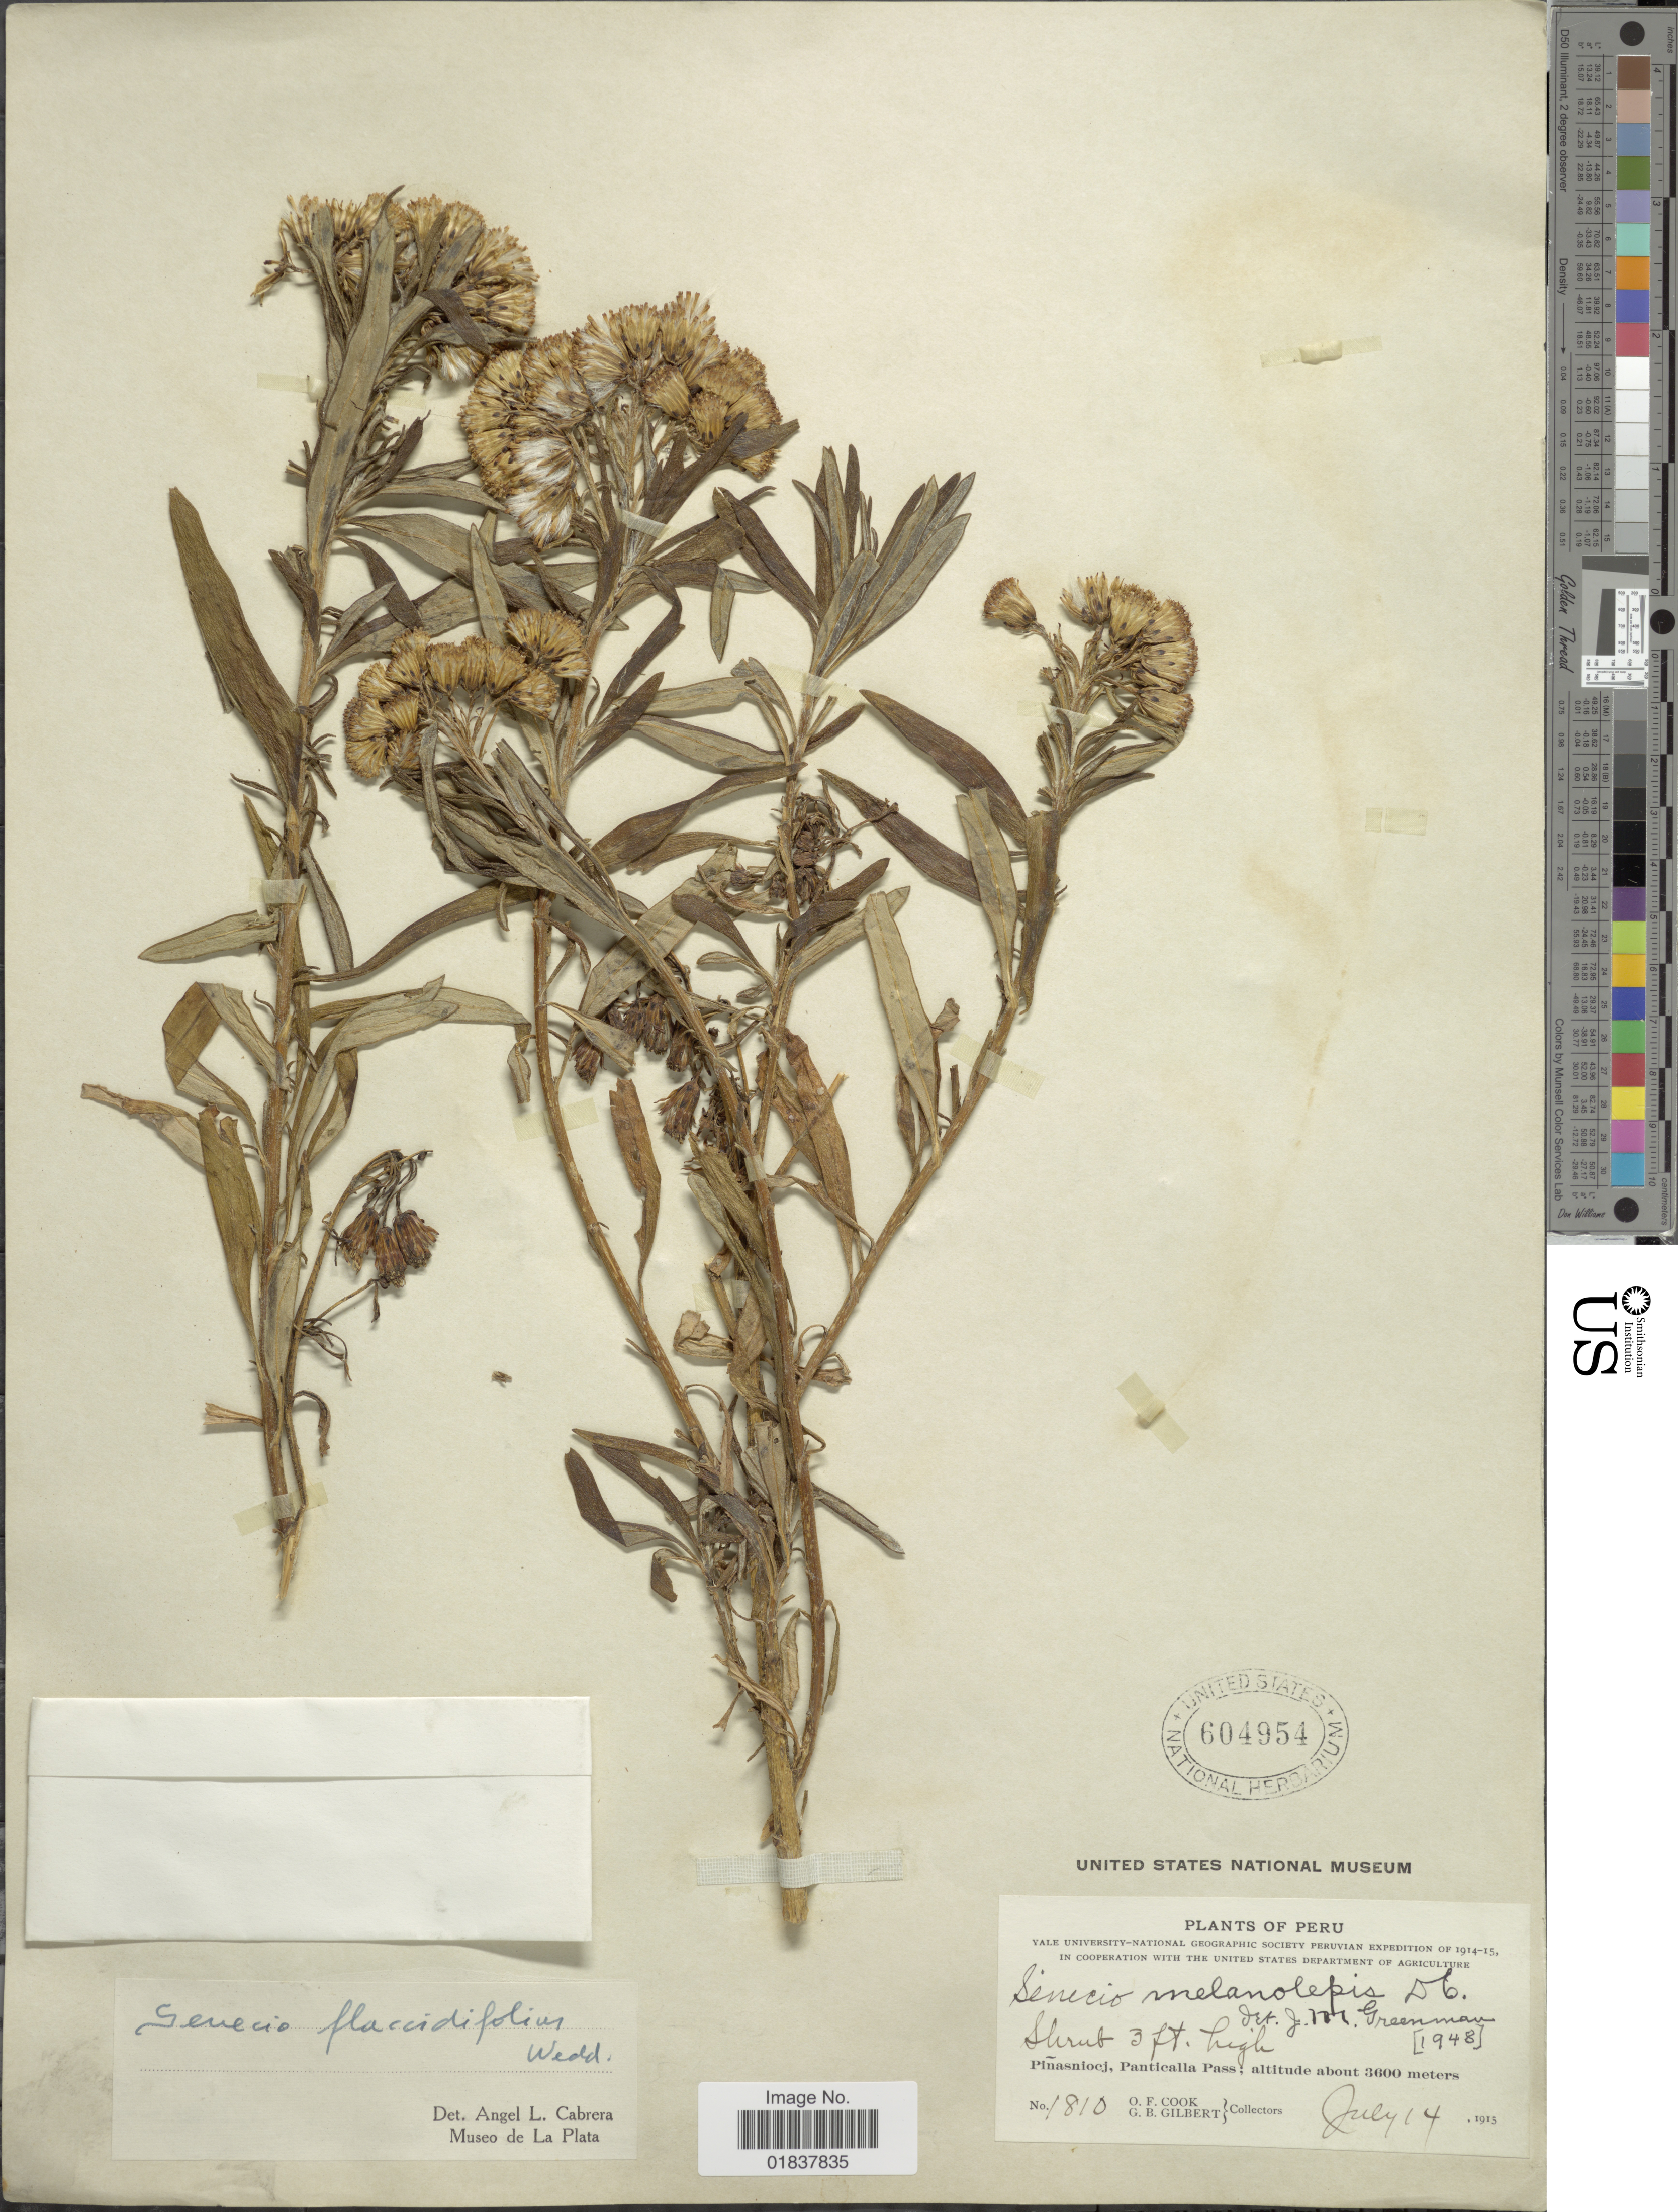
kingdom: Plantae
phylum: Tracheophyta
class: Magnoliopsida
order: Asterales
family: Asteraceae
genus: Senecio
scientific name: Senecio flaccidifolius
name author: Wedd.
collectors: O. F. Cook & G. B. Gilbert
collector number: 1810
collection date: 1915-07-14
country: Peru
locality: Pinasniocj, Panticalla Pass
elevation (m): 3600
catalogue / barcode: US 604954